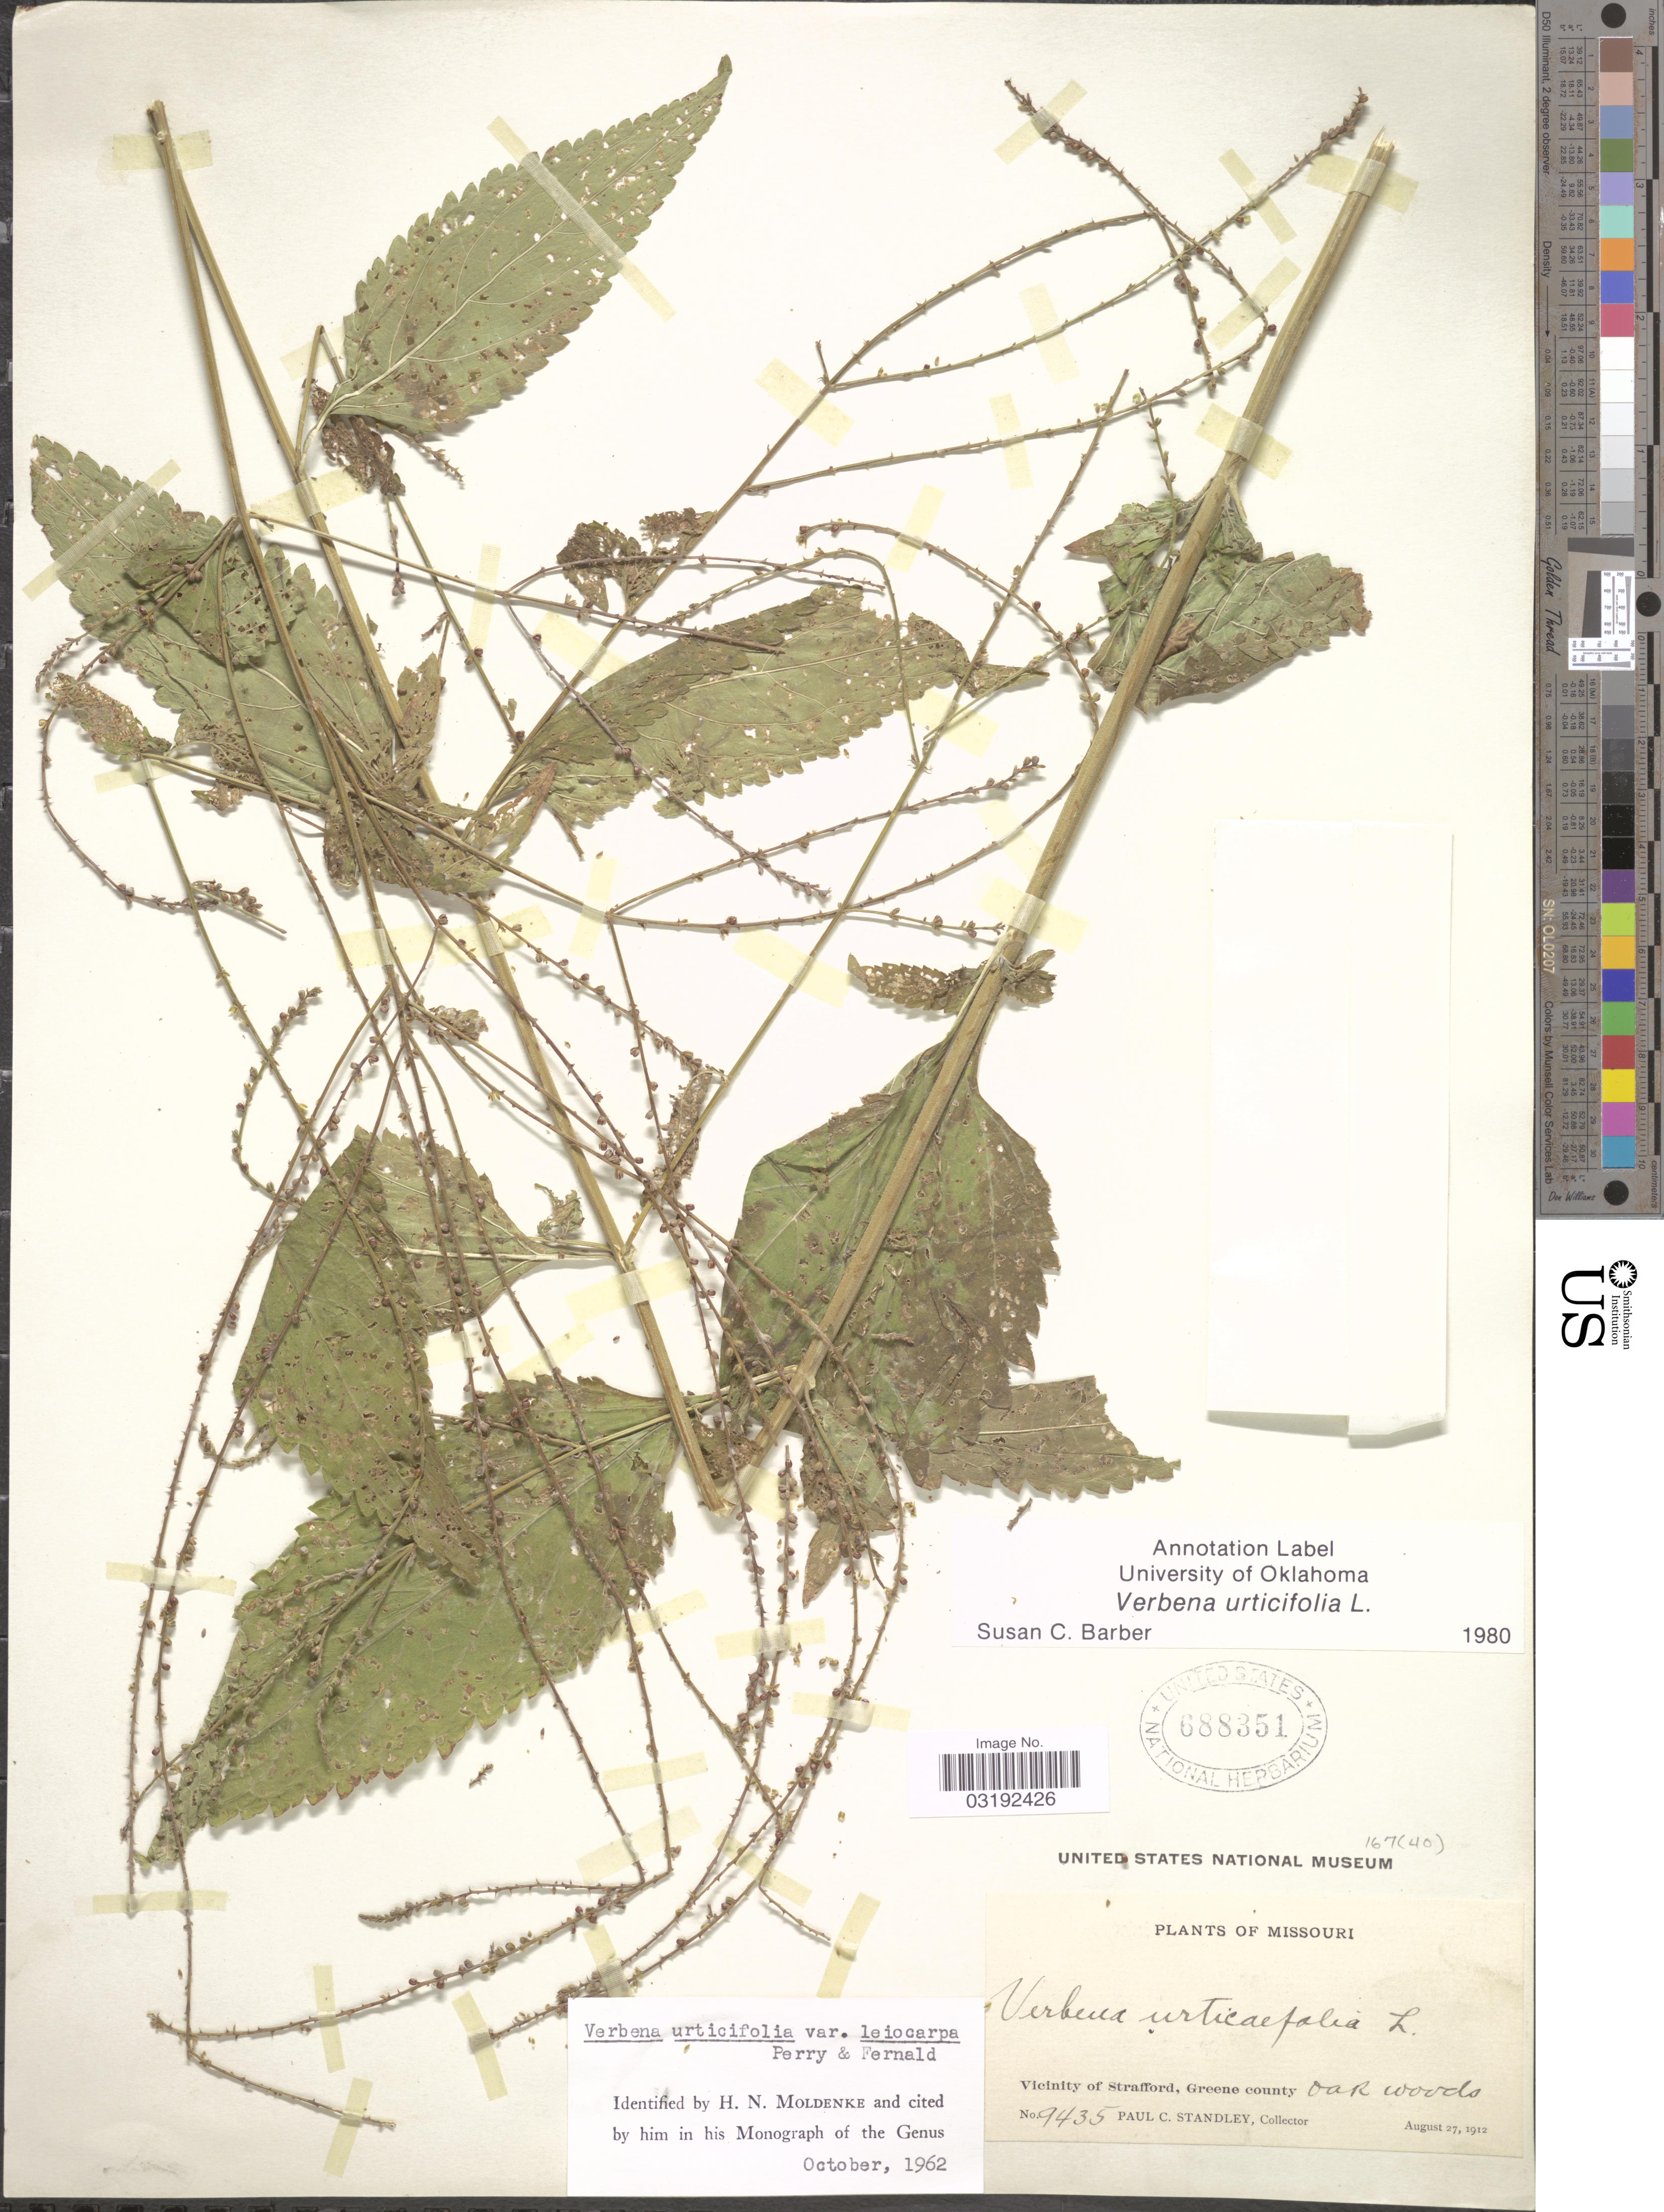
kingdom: Plantae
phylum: Tracheophyta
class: Magnoliopsida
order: Lamiales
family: Verbenaceae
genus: Verbena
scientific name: Verbena urticifolia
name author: L.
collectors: P. C. Standley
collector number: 9435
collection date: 1912-08-27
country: United States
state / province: Missouri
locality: Vicinity of Stafford, Greene county, Oak woods.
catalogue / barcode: US 688351